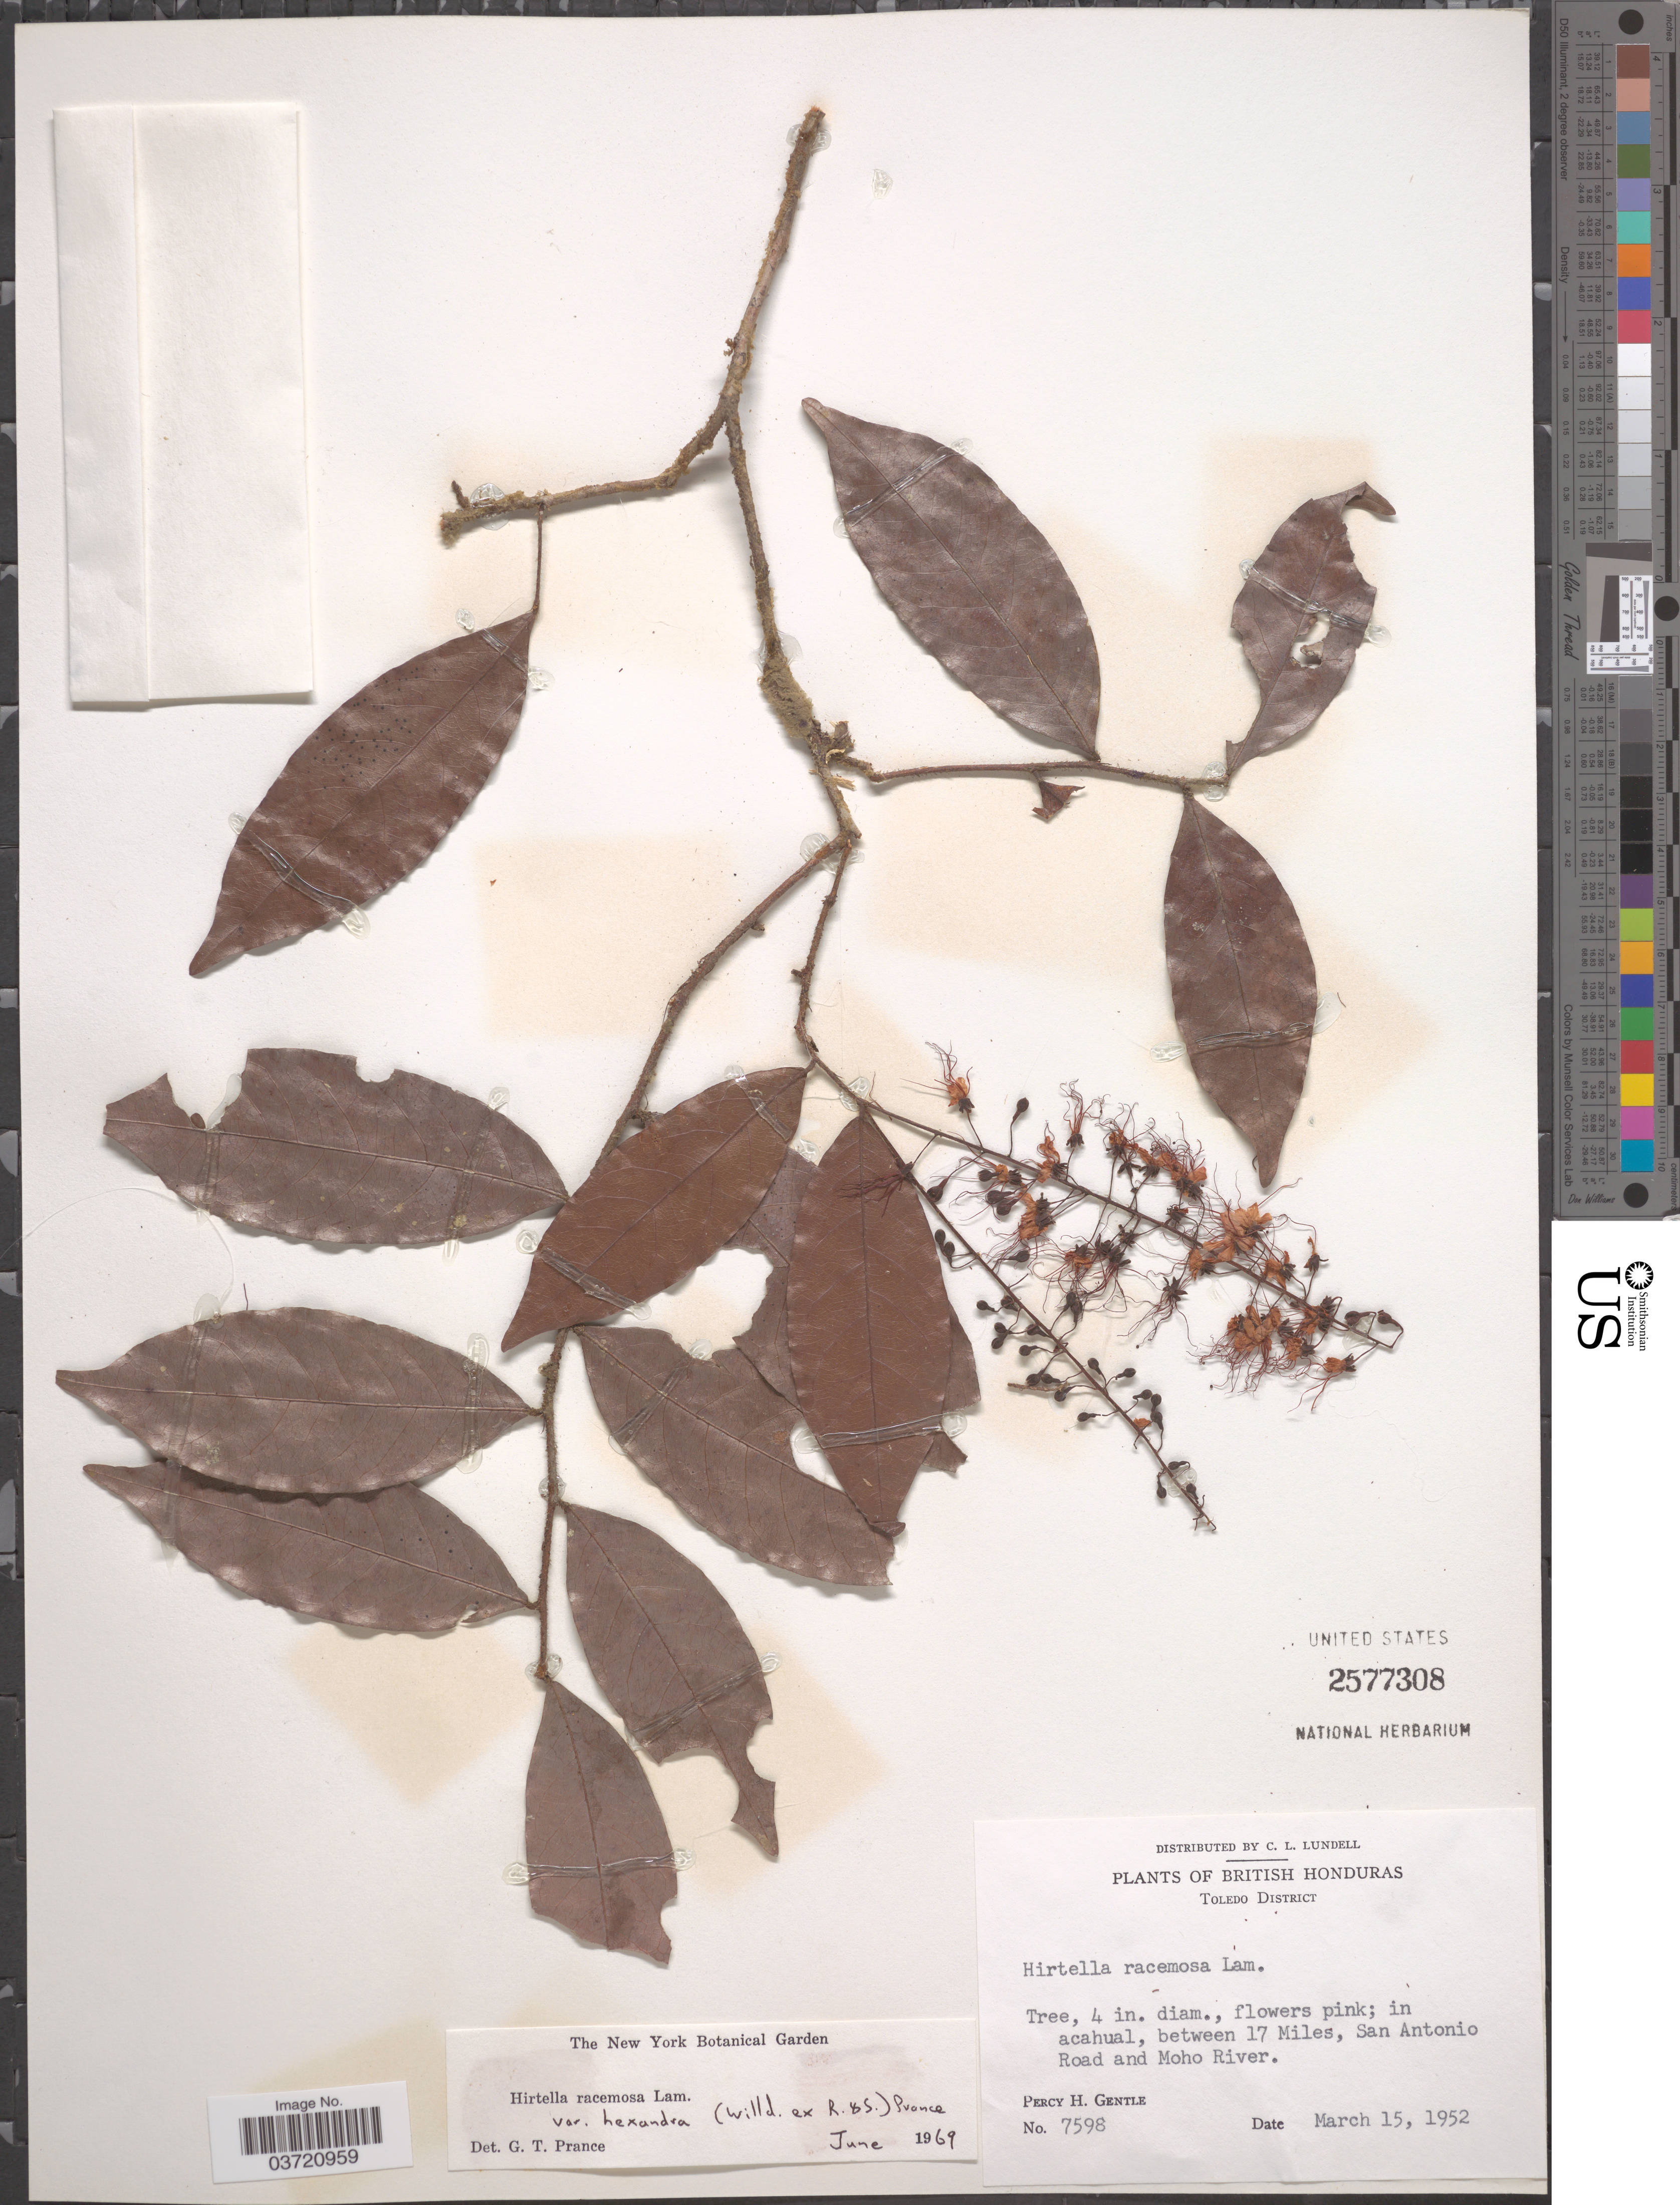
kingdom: Plantae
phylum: Tracheophyta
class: Magnoliopsida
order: Malpighiales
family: Chrysobalanaceae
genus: Hirtella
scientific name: Hirtella racemosa var. hexandra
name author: (Willd. ex Roem. & Schult.) Prance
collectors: P. H. Gentle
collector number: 7598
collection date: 1952-03-15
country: Belize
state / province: Toledo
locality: British Honduras. Toledo District. In acahual, between 17 Miles, San Antonio Road and Moho River.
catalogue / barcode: US 2577308